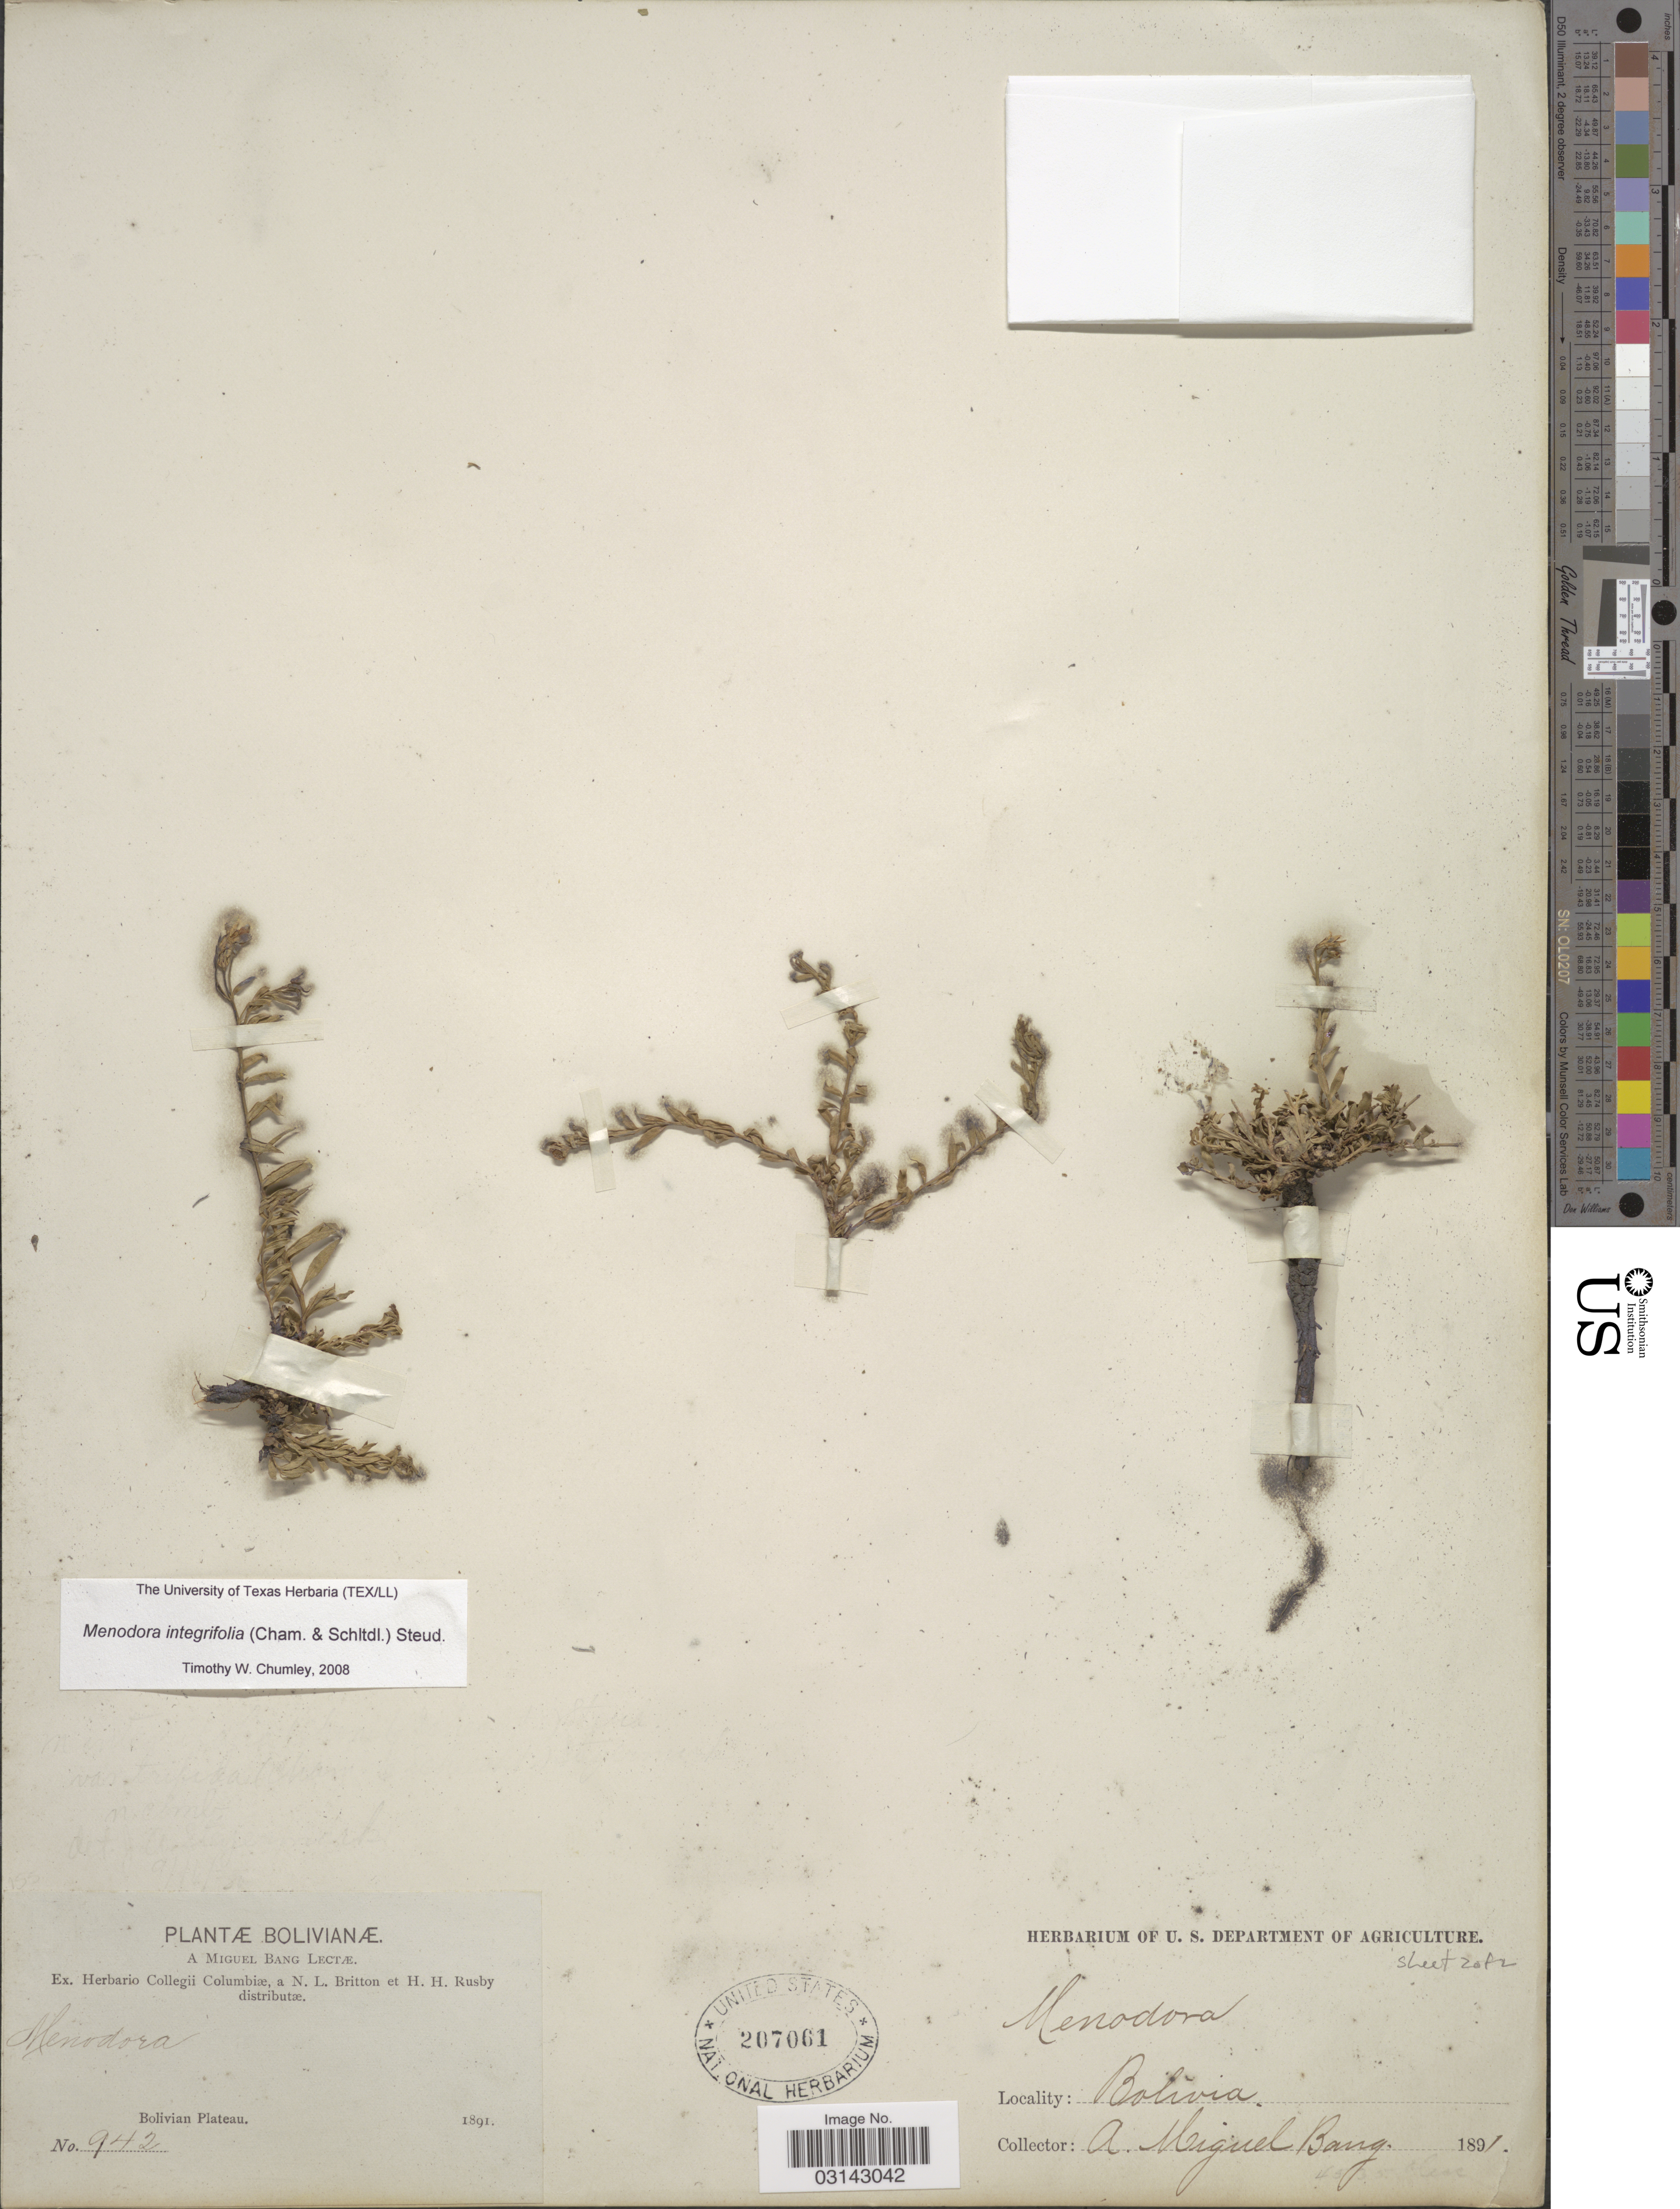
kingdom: Plantae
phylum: Tracheophyta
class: Magnoliopsida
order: Lamiales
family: Oleaceae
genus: Menodora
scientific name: Menodora integrifolia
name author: (Cham. & Schltdl.) Steud.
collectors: M. Bang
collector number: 942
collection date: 1891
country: Bolivia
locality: Bolivian Plateau.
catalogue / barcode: US 207061